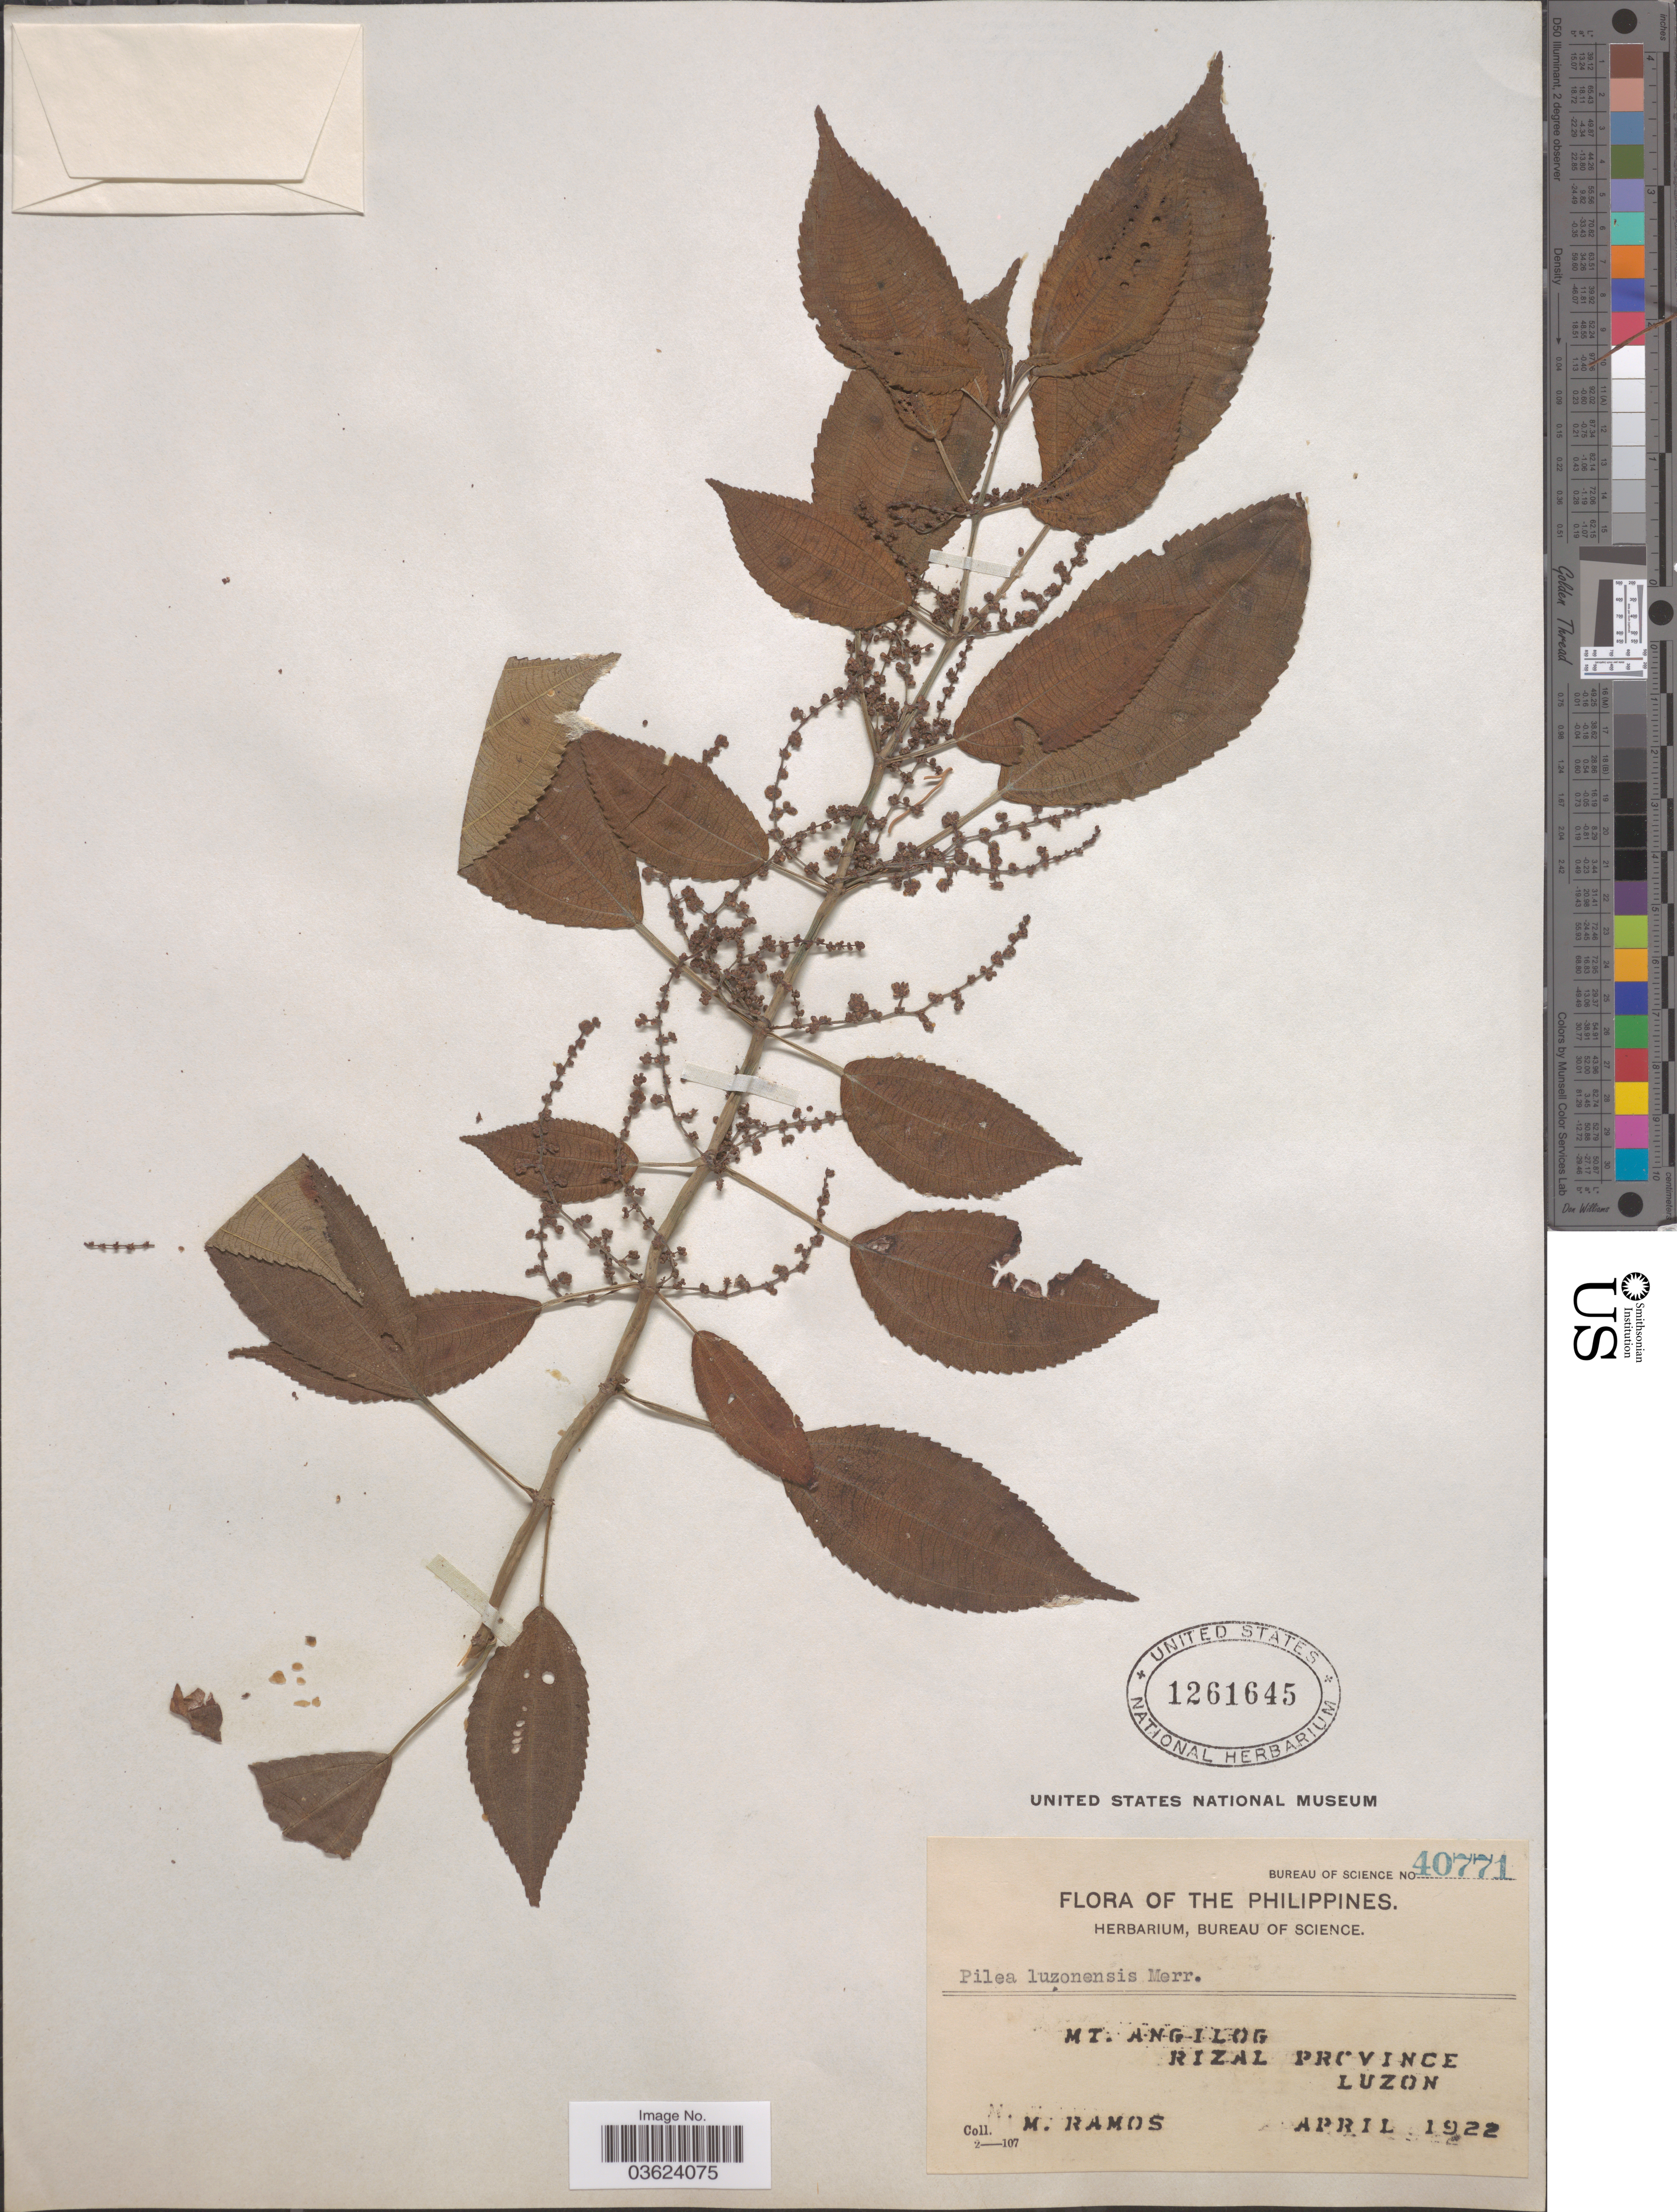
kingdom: Plantae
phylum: Tracheophyta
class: Magnoliopsida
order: Rosales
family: Urticaceae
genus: Pilea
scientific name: Pilea luzonensis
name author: Merr.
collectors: M. Ramos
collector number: Bureau of Science 40771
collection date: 1922-04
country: Philippines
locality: Mt. Angilog. Rizal Province. Luzon.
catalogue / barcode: US 1261645